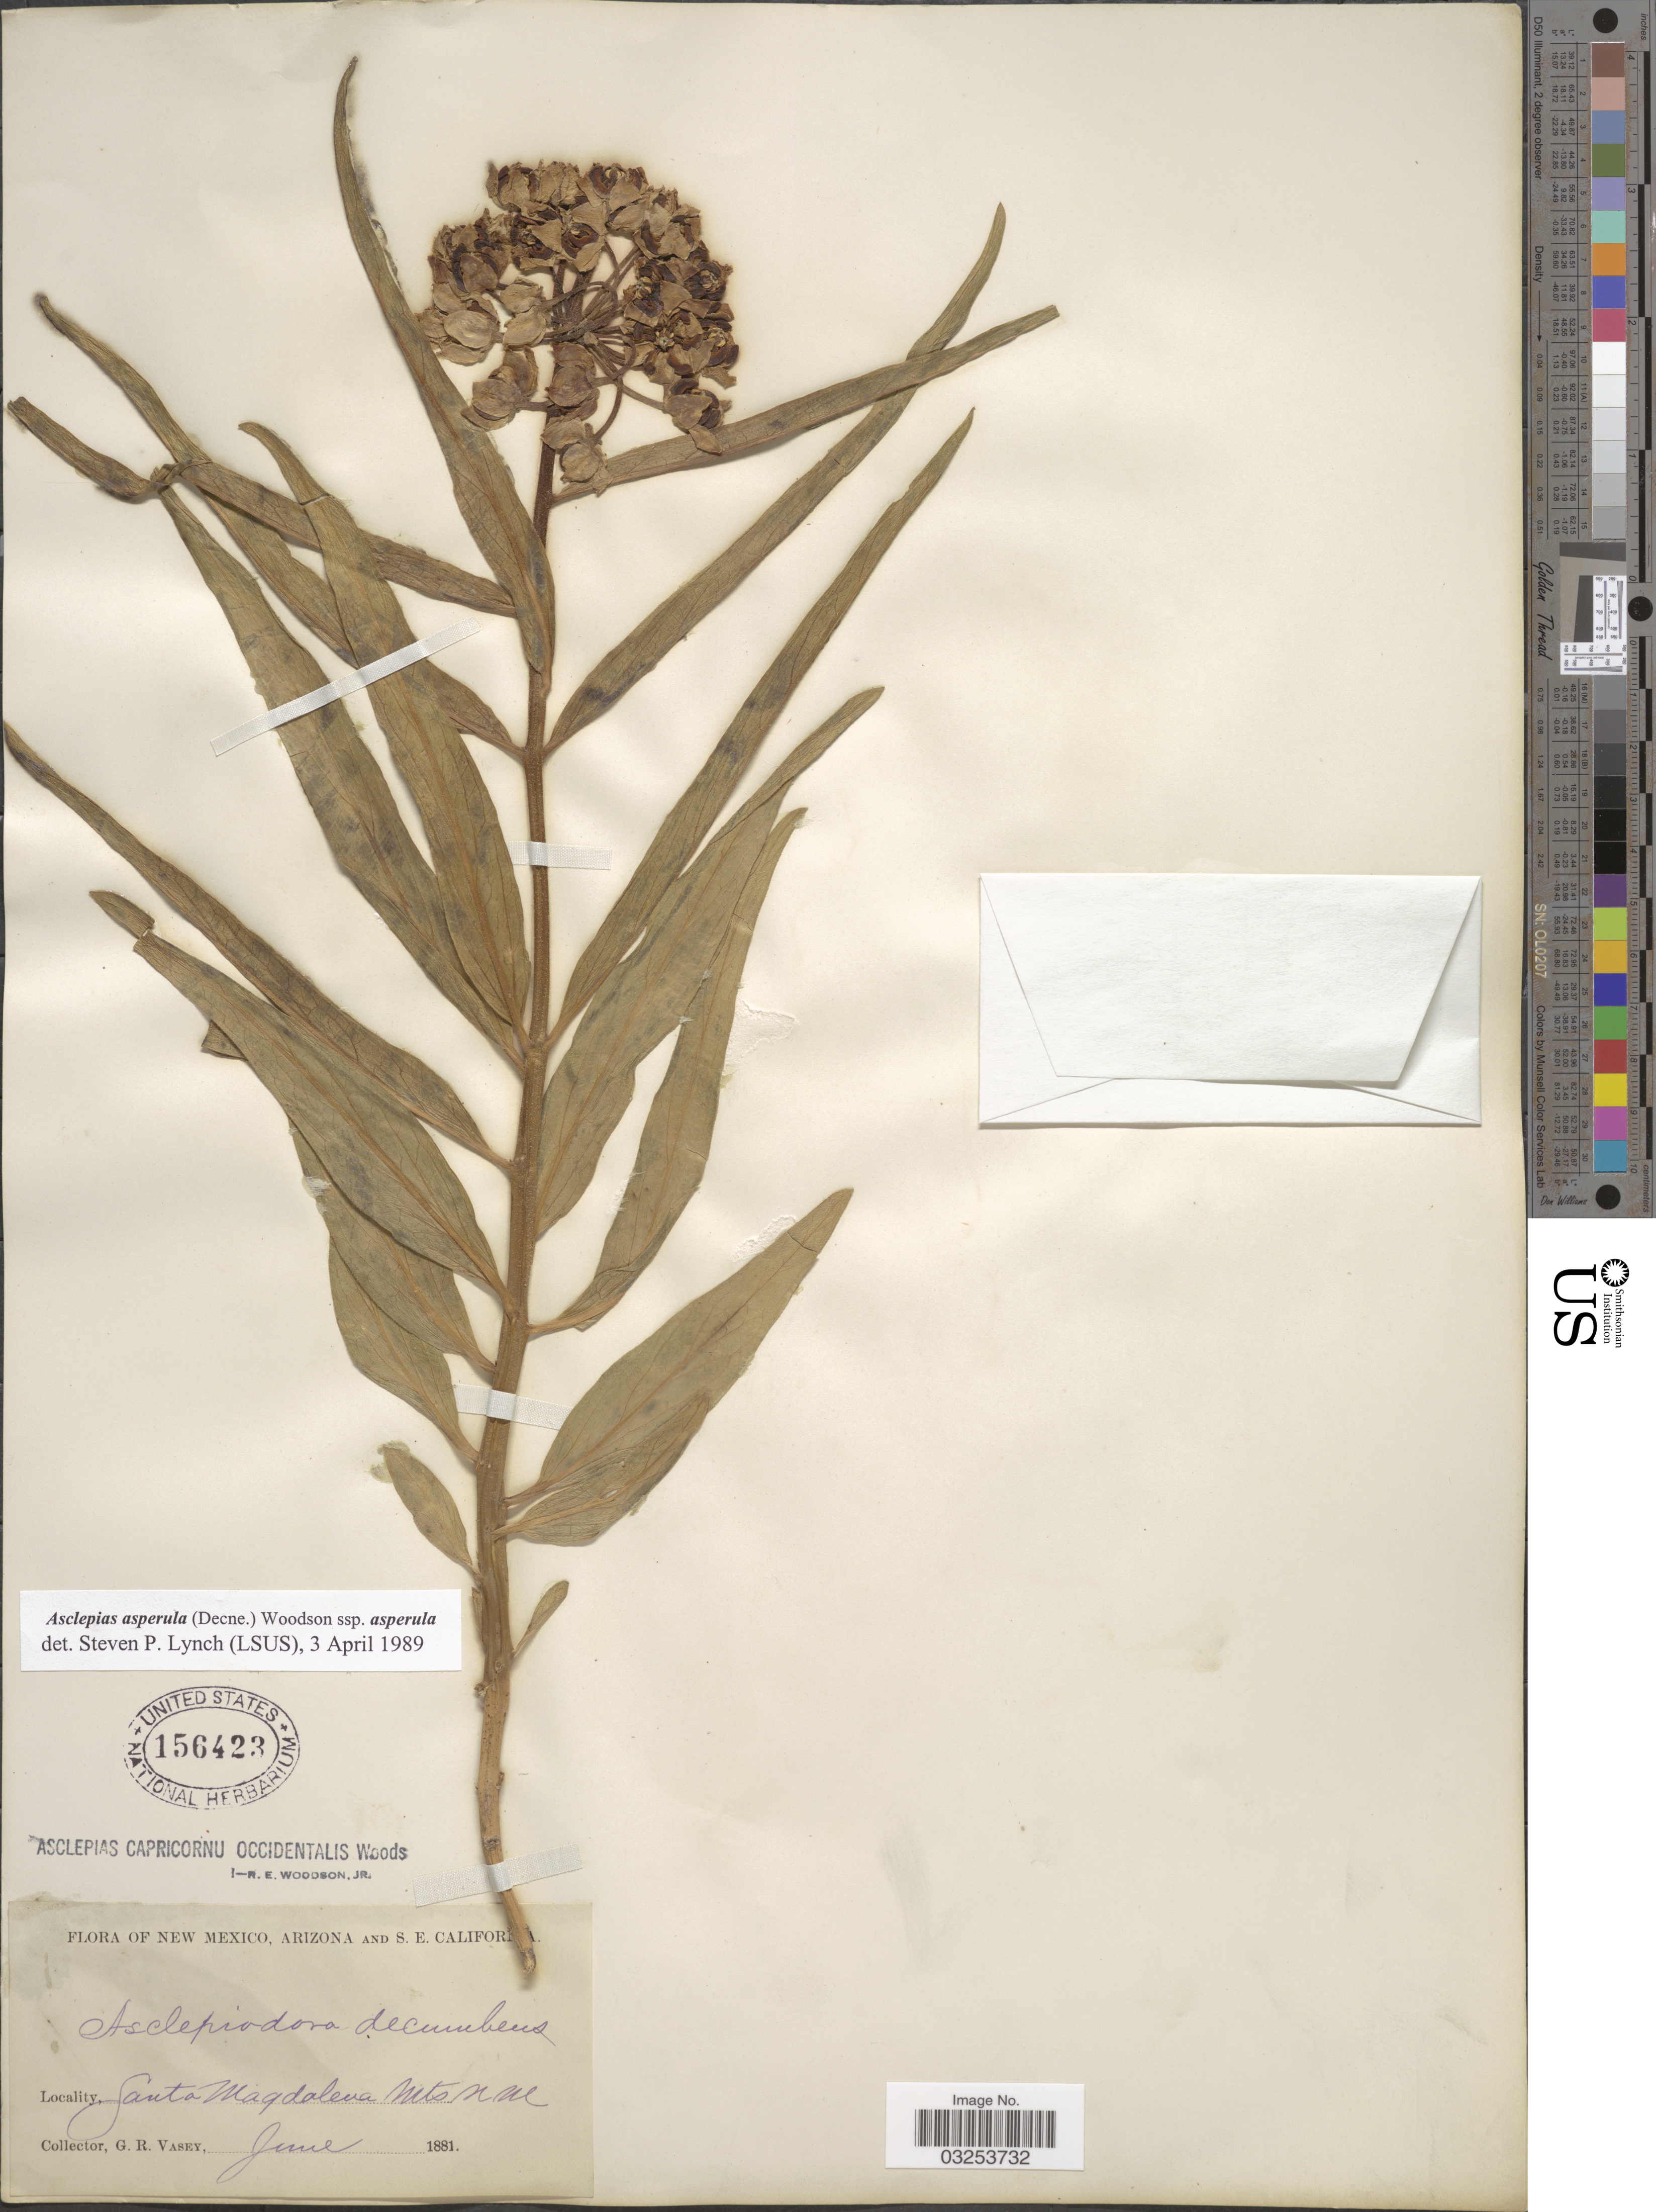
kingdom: Plantae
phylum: Tracheophyta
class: Magnoliopsida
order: Gentianales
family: Apocynaceae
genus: Asclepias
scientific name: Asclepias asperula subsp. asperula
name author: (Decne.) Woodson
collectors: G. R. Vasey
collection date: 1881-06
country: United States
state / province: New Mexico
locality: Santa Magdalena.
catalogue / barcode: US 156423